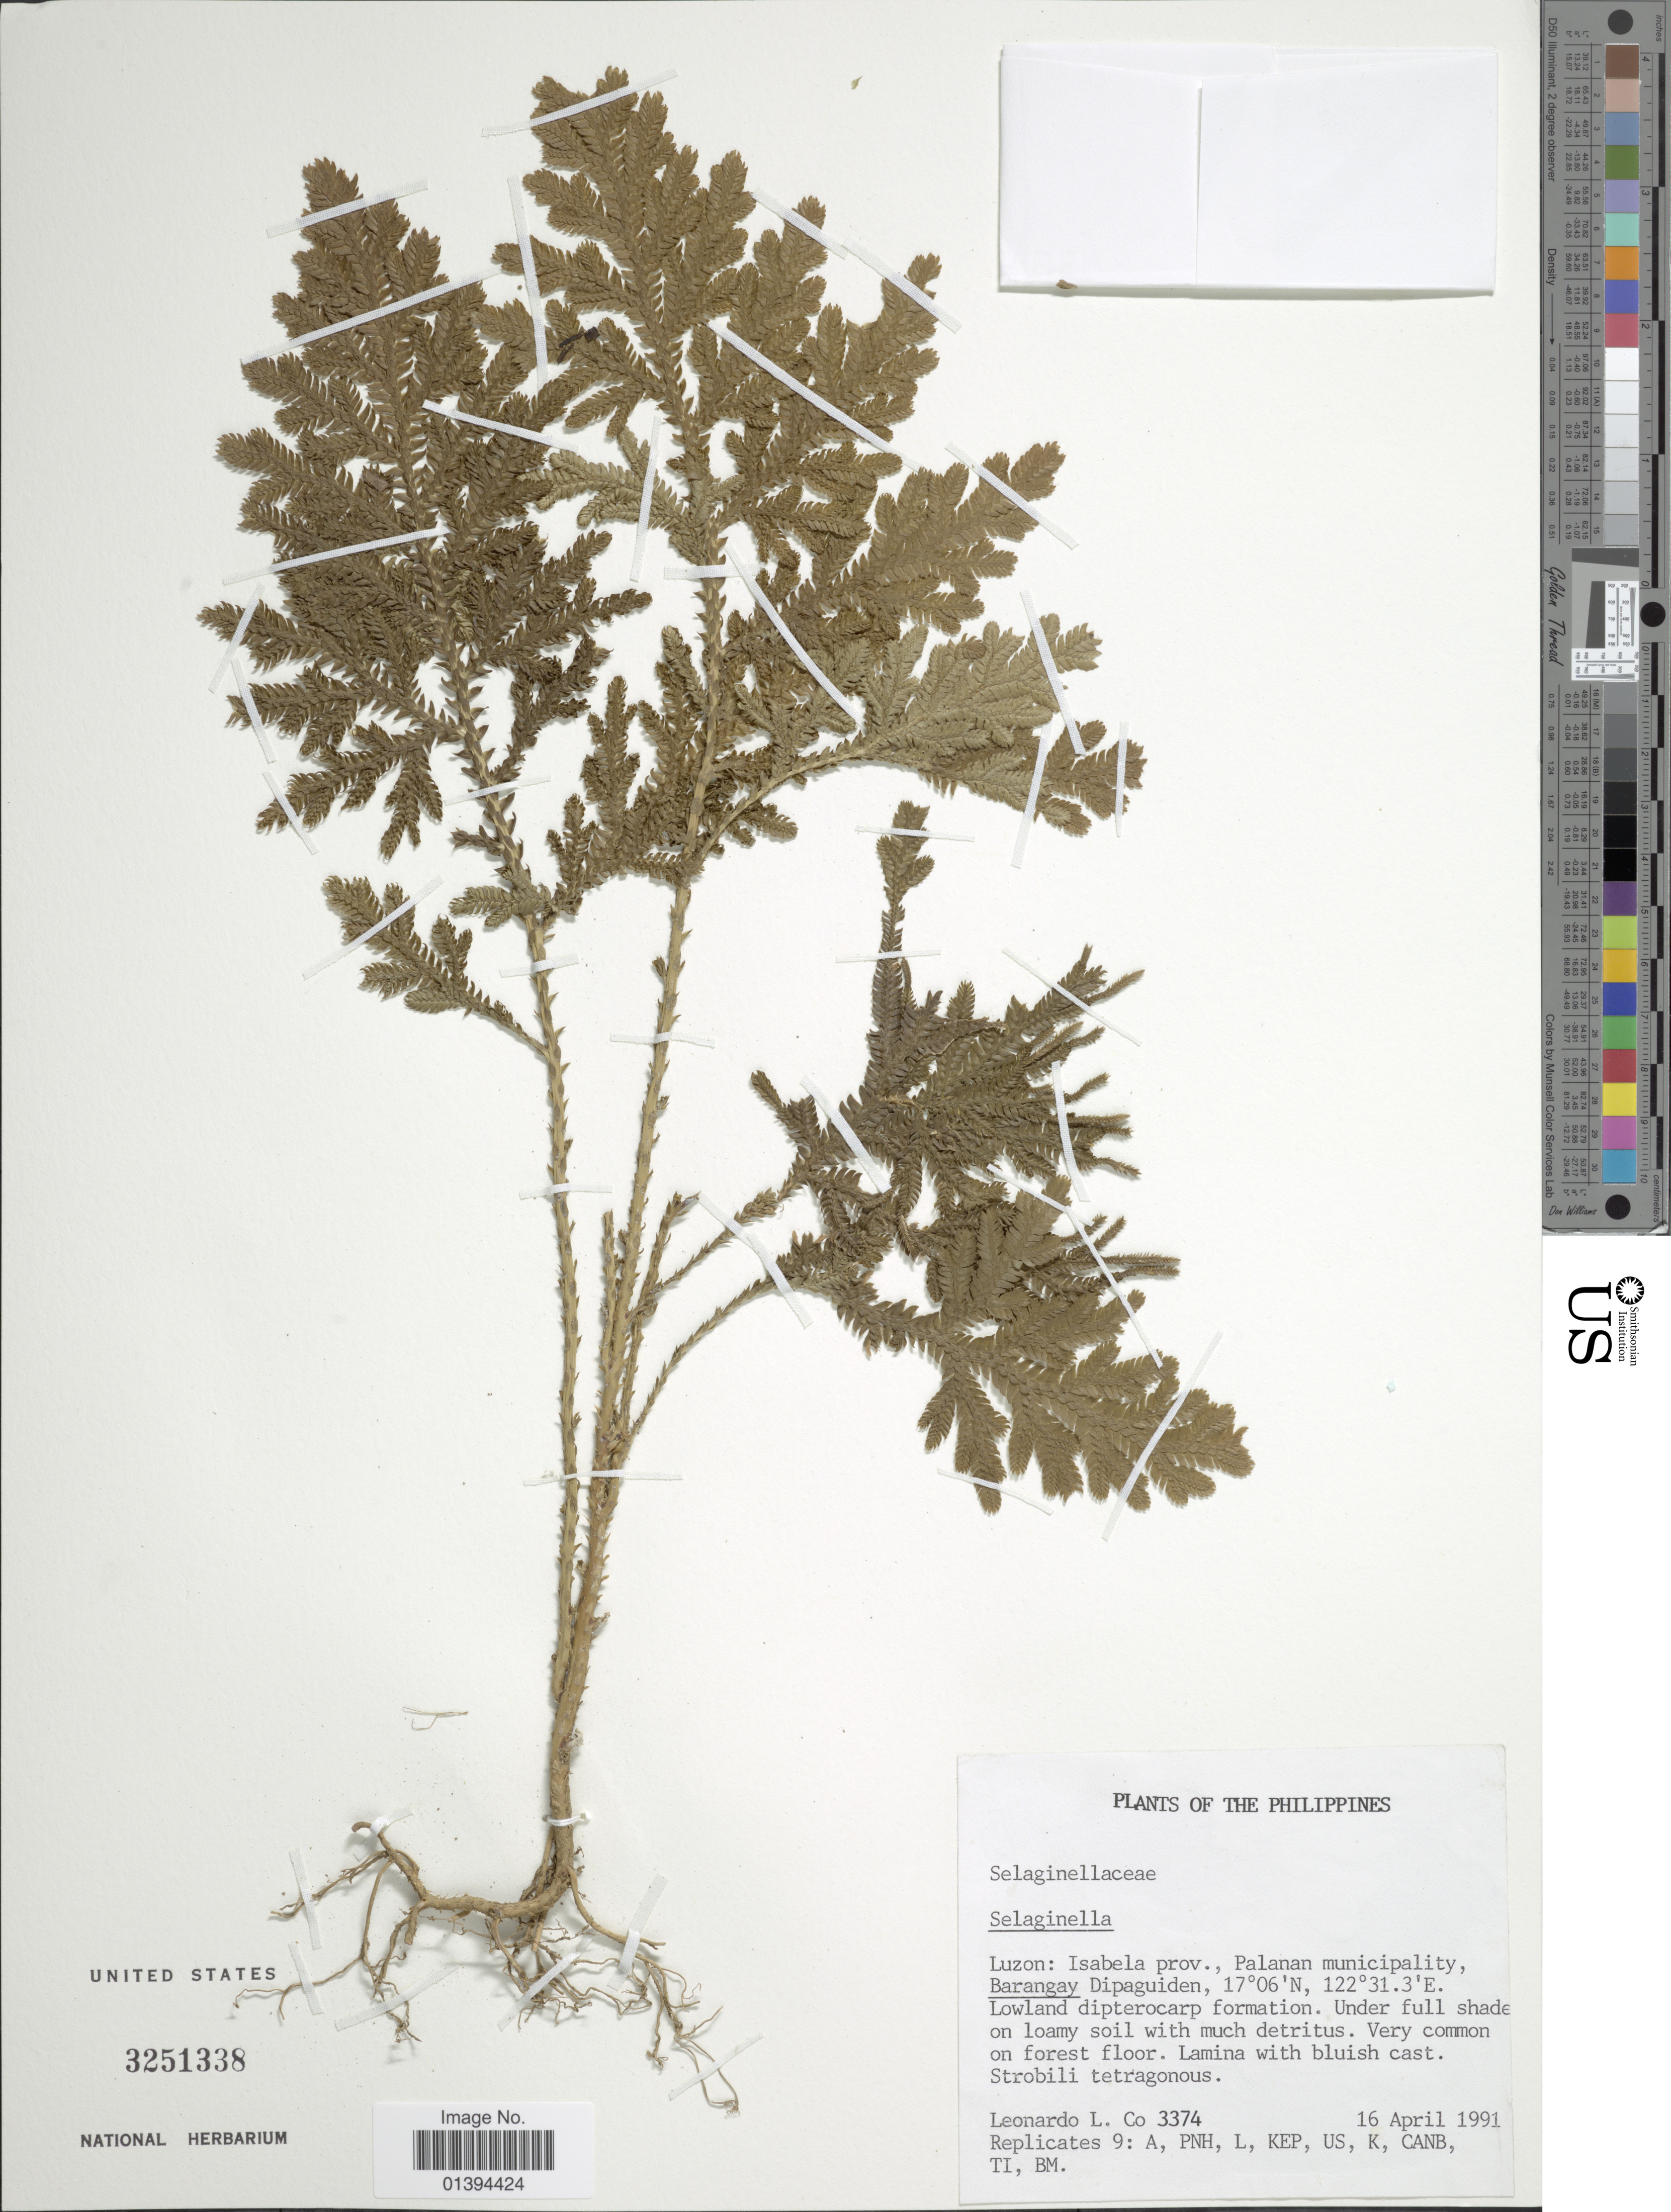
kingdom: Plantae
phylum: Tracheophyta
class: Lycopodiopsida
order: Selaginellales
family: Selaginellaceae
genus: Selaginella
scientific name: Selaginella sp.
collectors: L. Co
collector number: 3374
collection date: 1991-04-16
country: Philippines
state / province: Central Luzon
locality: Luzon: Isabela prov., Palanan Municipality, Barangay Dipaguiden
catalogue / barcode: US 3251338